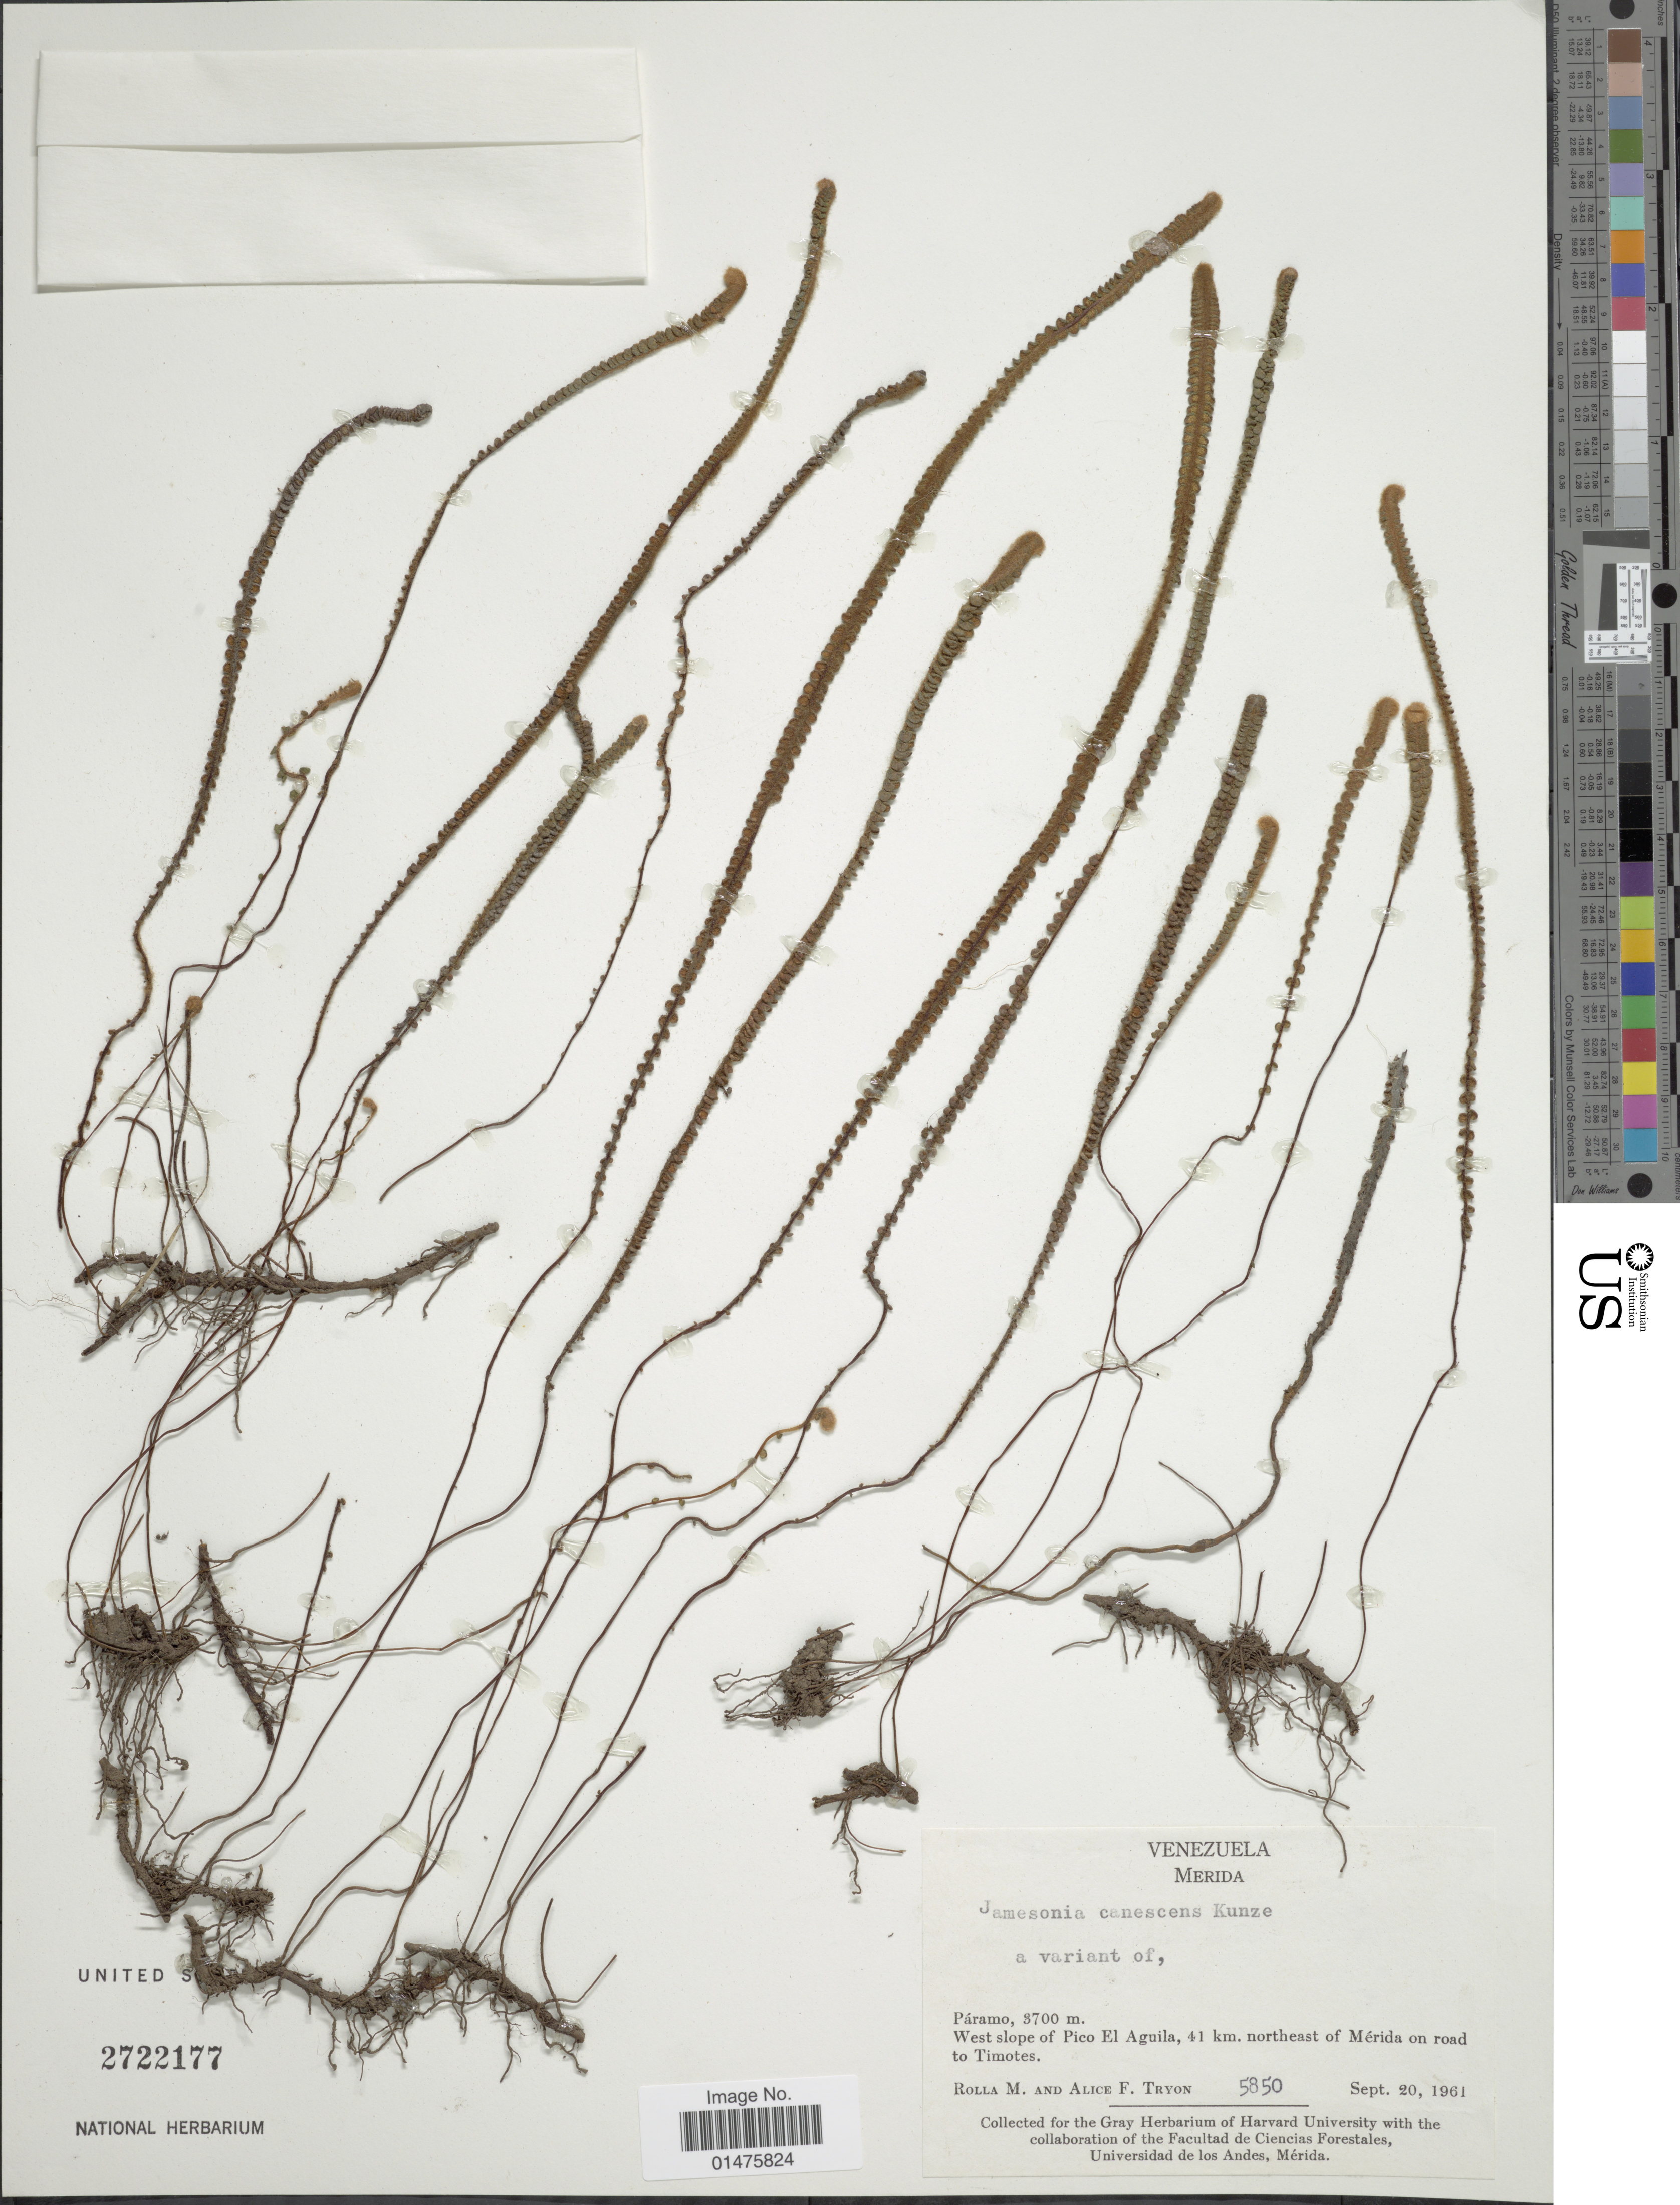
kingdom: Plantae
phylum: Tracheophyta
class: Polypodiopsida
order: Polypodiales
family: Pteridaceae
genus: Jamesonia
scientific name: Jamesonia canescens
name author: Kunze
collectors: R. M. Tryon & A. F. Tryon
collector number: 5850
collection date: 1961-09-20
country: Venezuela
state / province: Mérida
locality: Páramo, West slope of Pico El Aguila, 41 km. northeast of Mérida on road to Timotes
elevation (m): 3700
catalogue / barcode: US 2722177